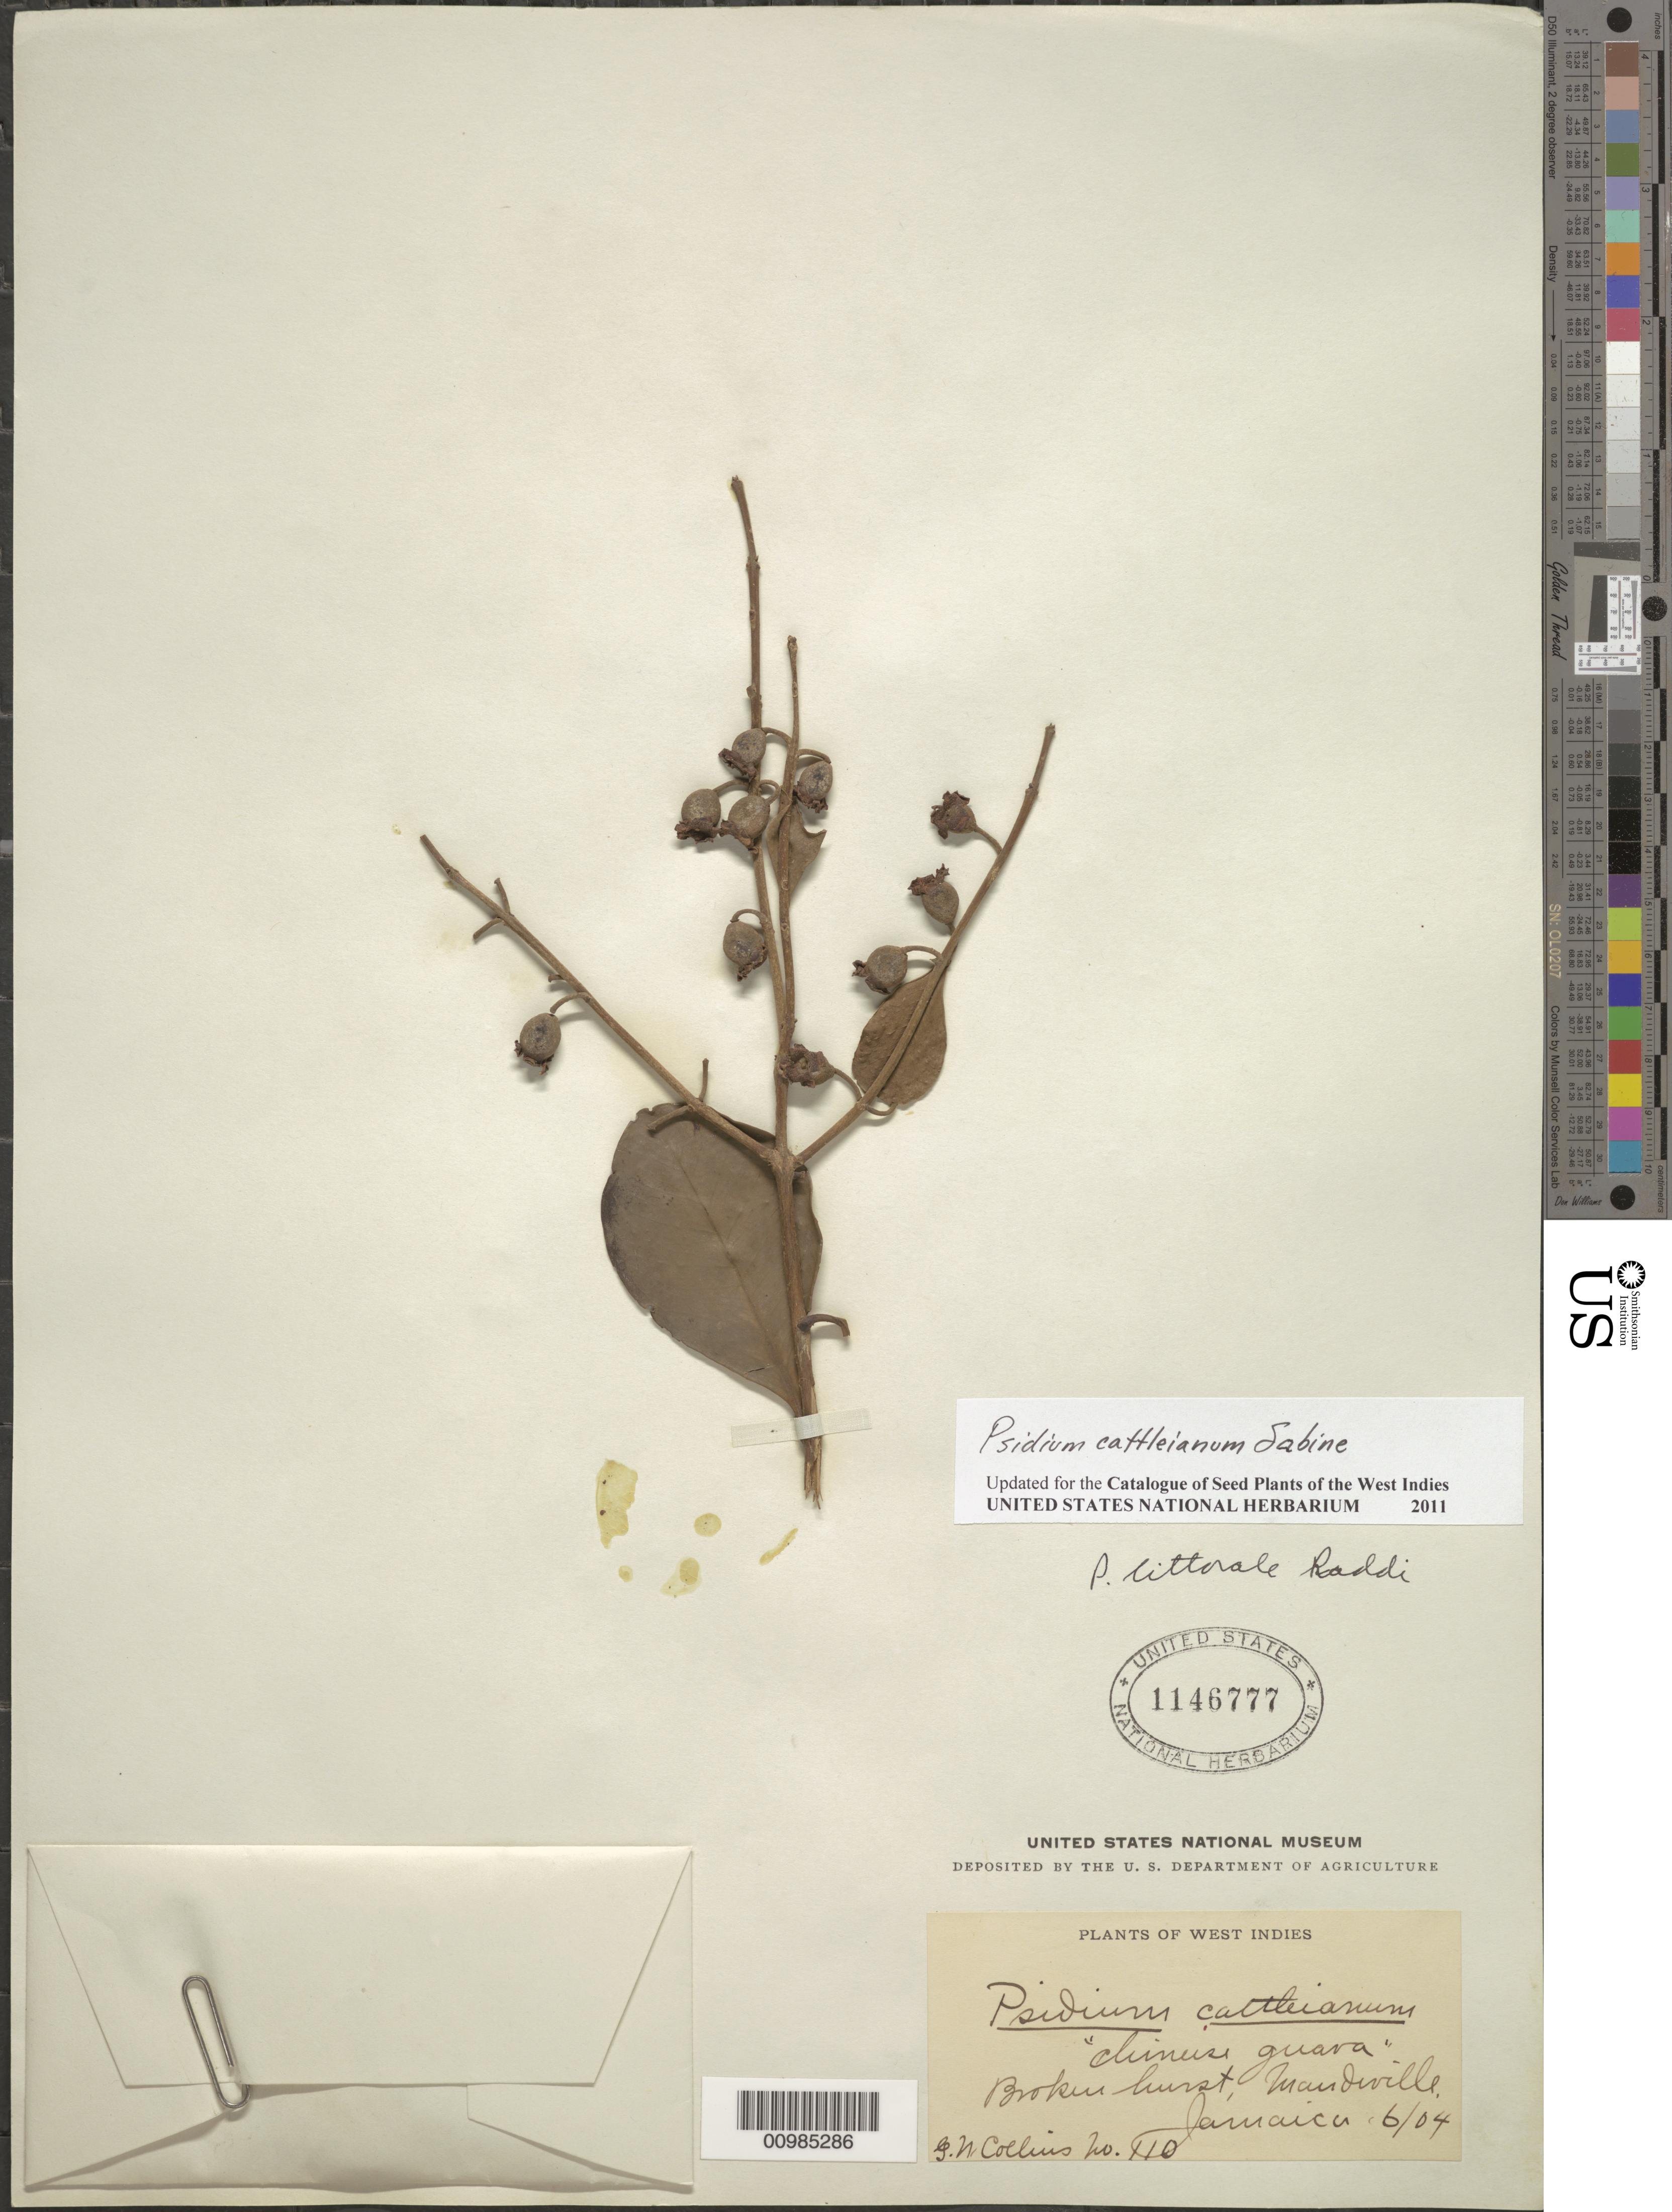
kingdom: Plantae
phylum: Tracheophyta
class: Magnoliopsida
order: Myrtales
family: Myrtaceae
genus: Psidium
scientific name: Psidium cattleyanum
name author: Sabine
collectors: G. Collins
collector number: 110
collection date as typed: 06 Apr 1904 or 04 Jun 1904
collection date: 1904-04-06 or 1904-06-04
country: Jamaica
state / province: Manchester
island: Jamaica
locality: Mandeville, Brokenhurst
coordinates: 0 N, 0 E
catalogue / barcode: US 1146777